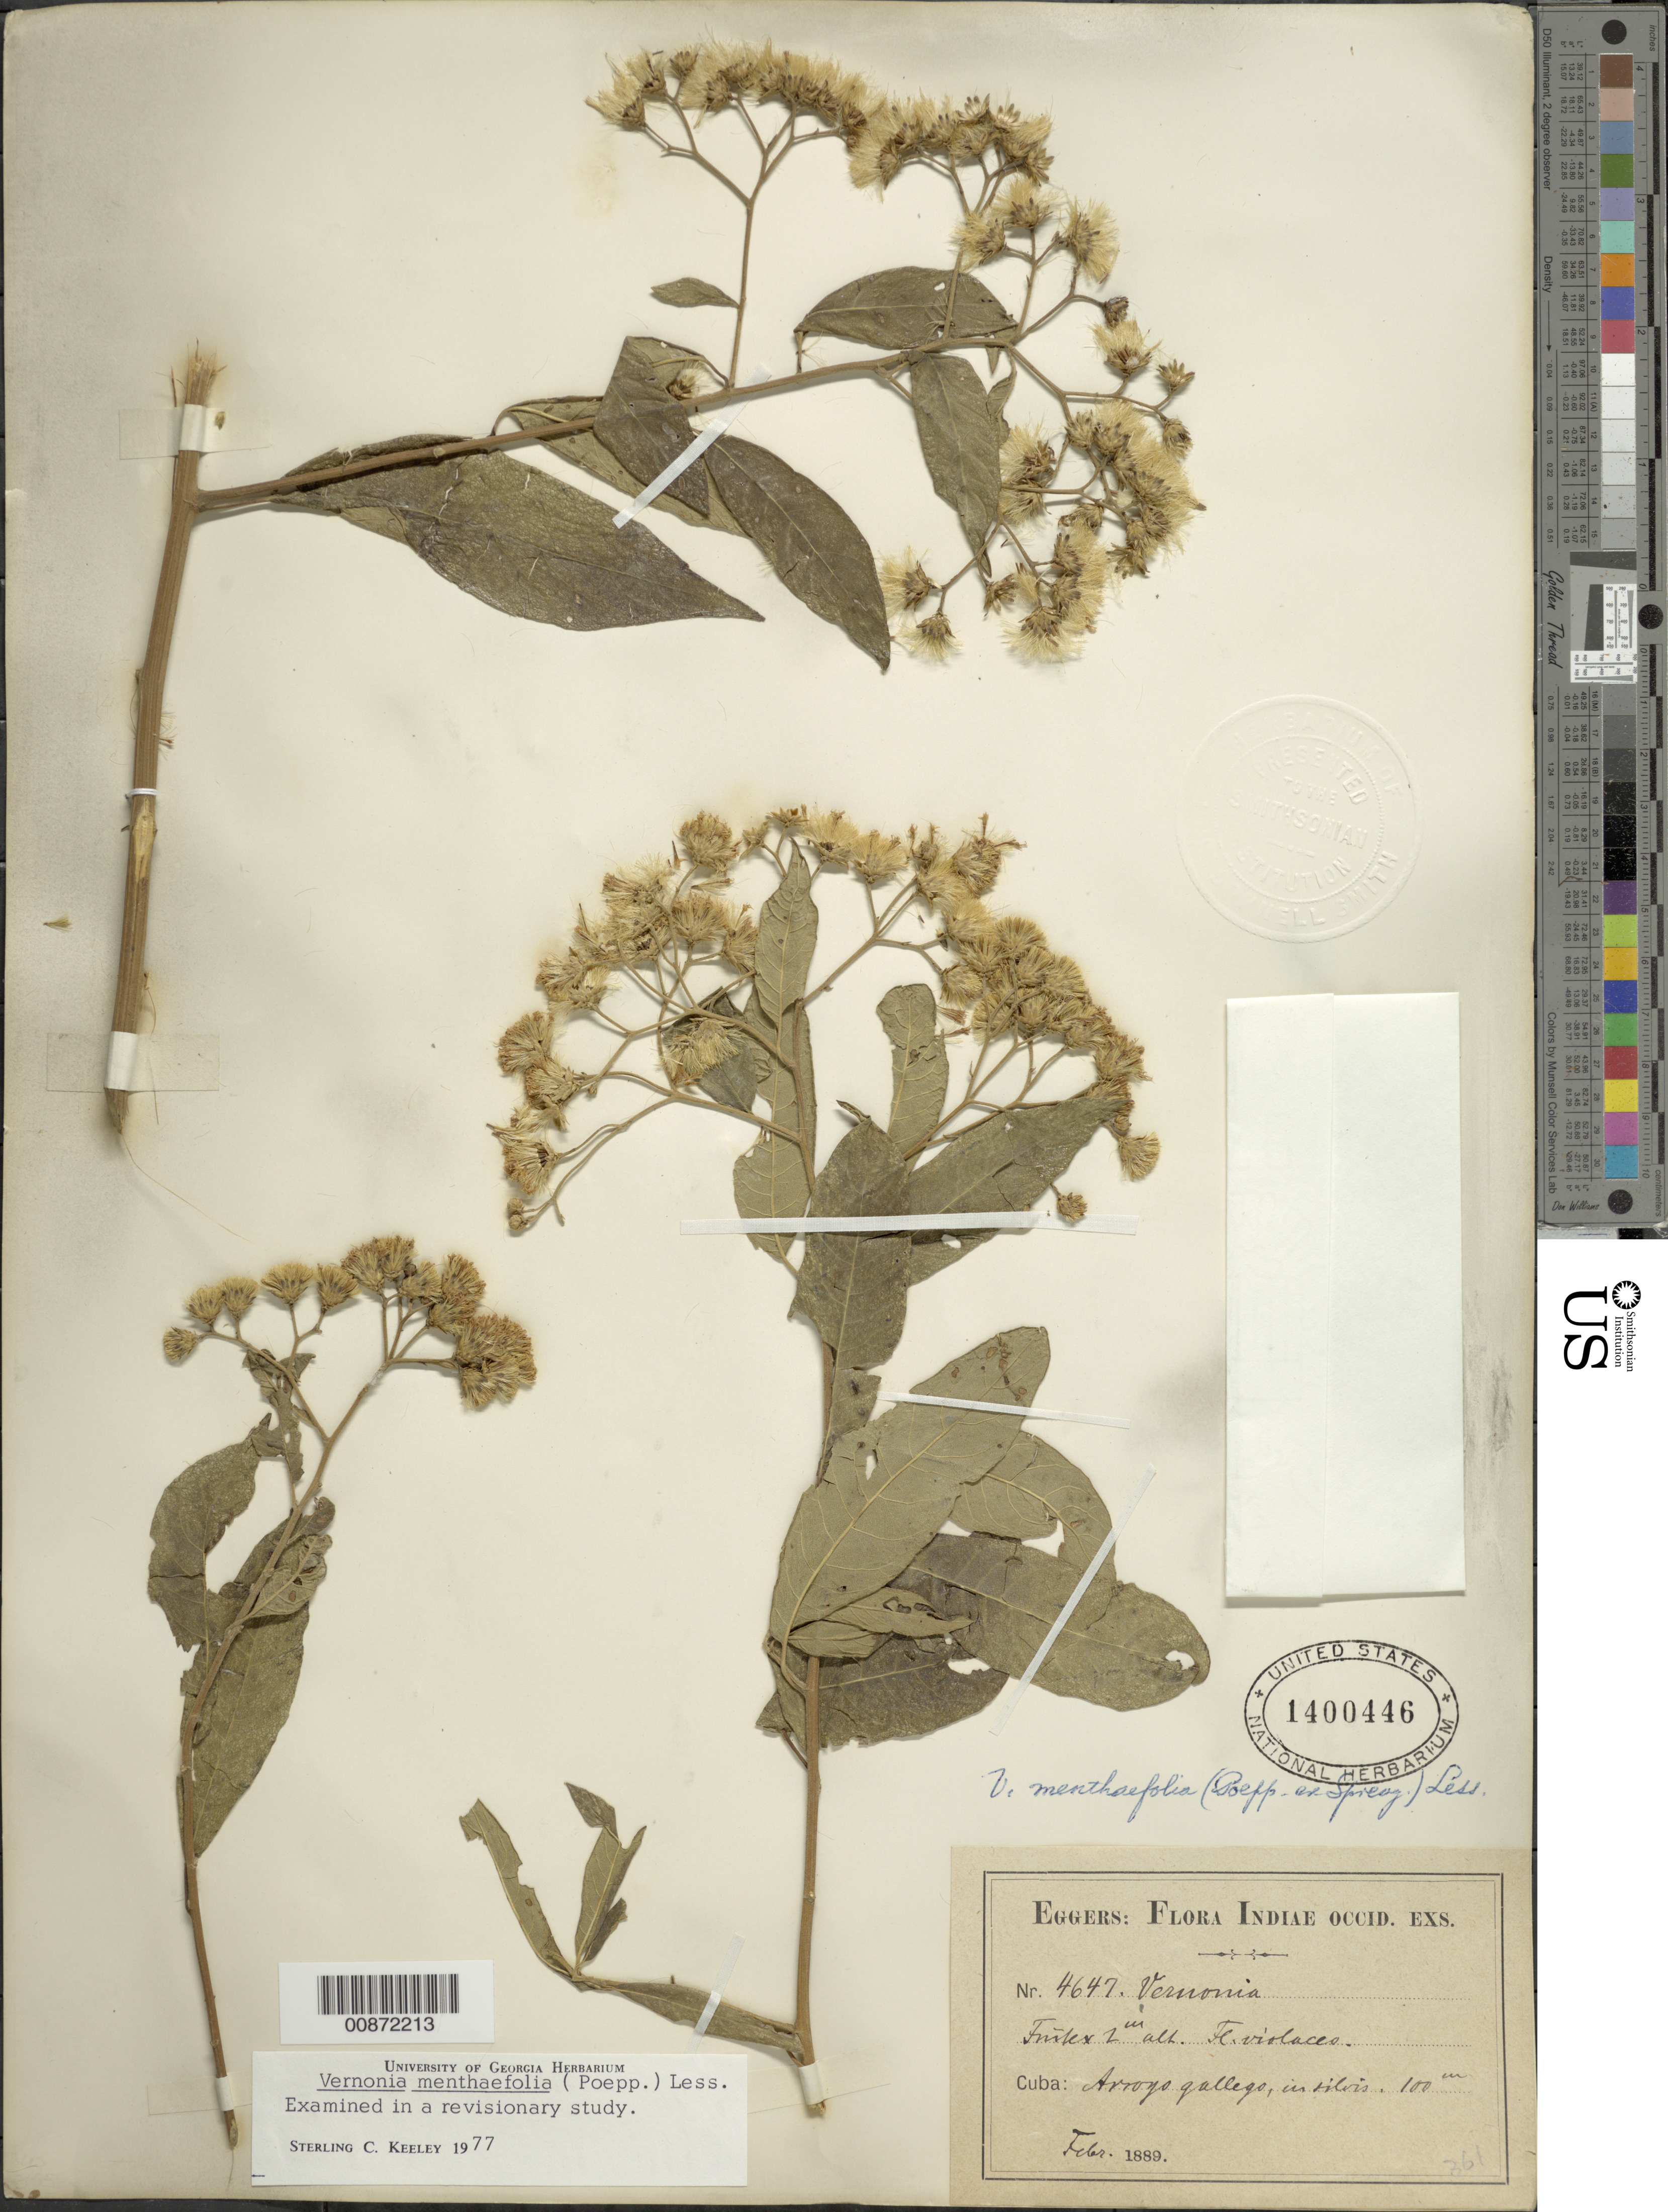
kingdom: Plantae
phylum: Tracheophyta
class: Magnoliopsida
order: Asterales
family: Asteraceae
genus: Vernonanthura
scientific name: Vernonanthura menthifolia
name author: (Poepp. ex Spreng.) H. Rob.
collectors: H. F. A. von Eggers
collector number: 4647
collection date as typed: Feb 1889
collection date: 1889-02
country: Cuba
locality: Arroyo Gallego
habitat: Arroyo, in silvis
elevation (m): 100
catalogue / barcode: US 1400446